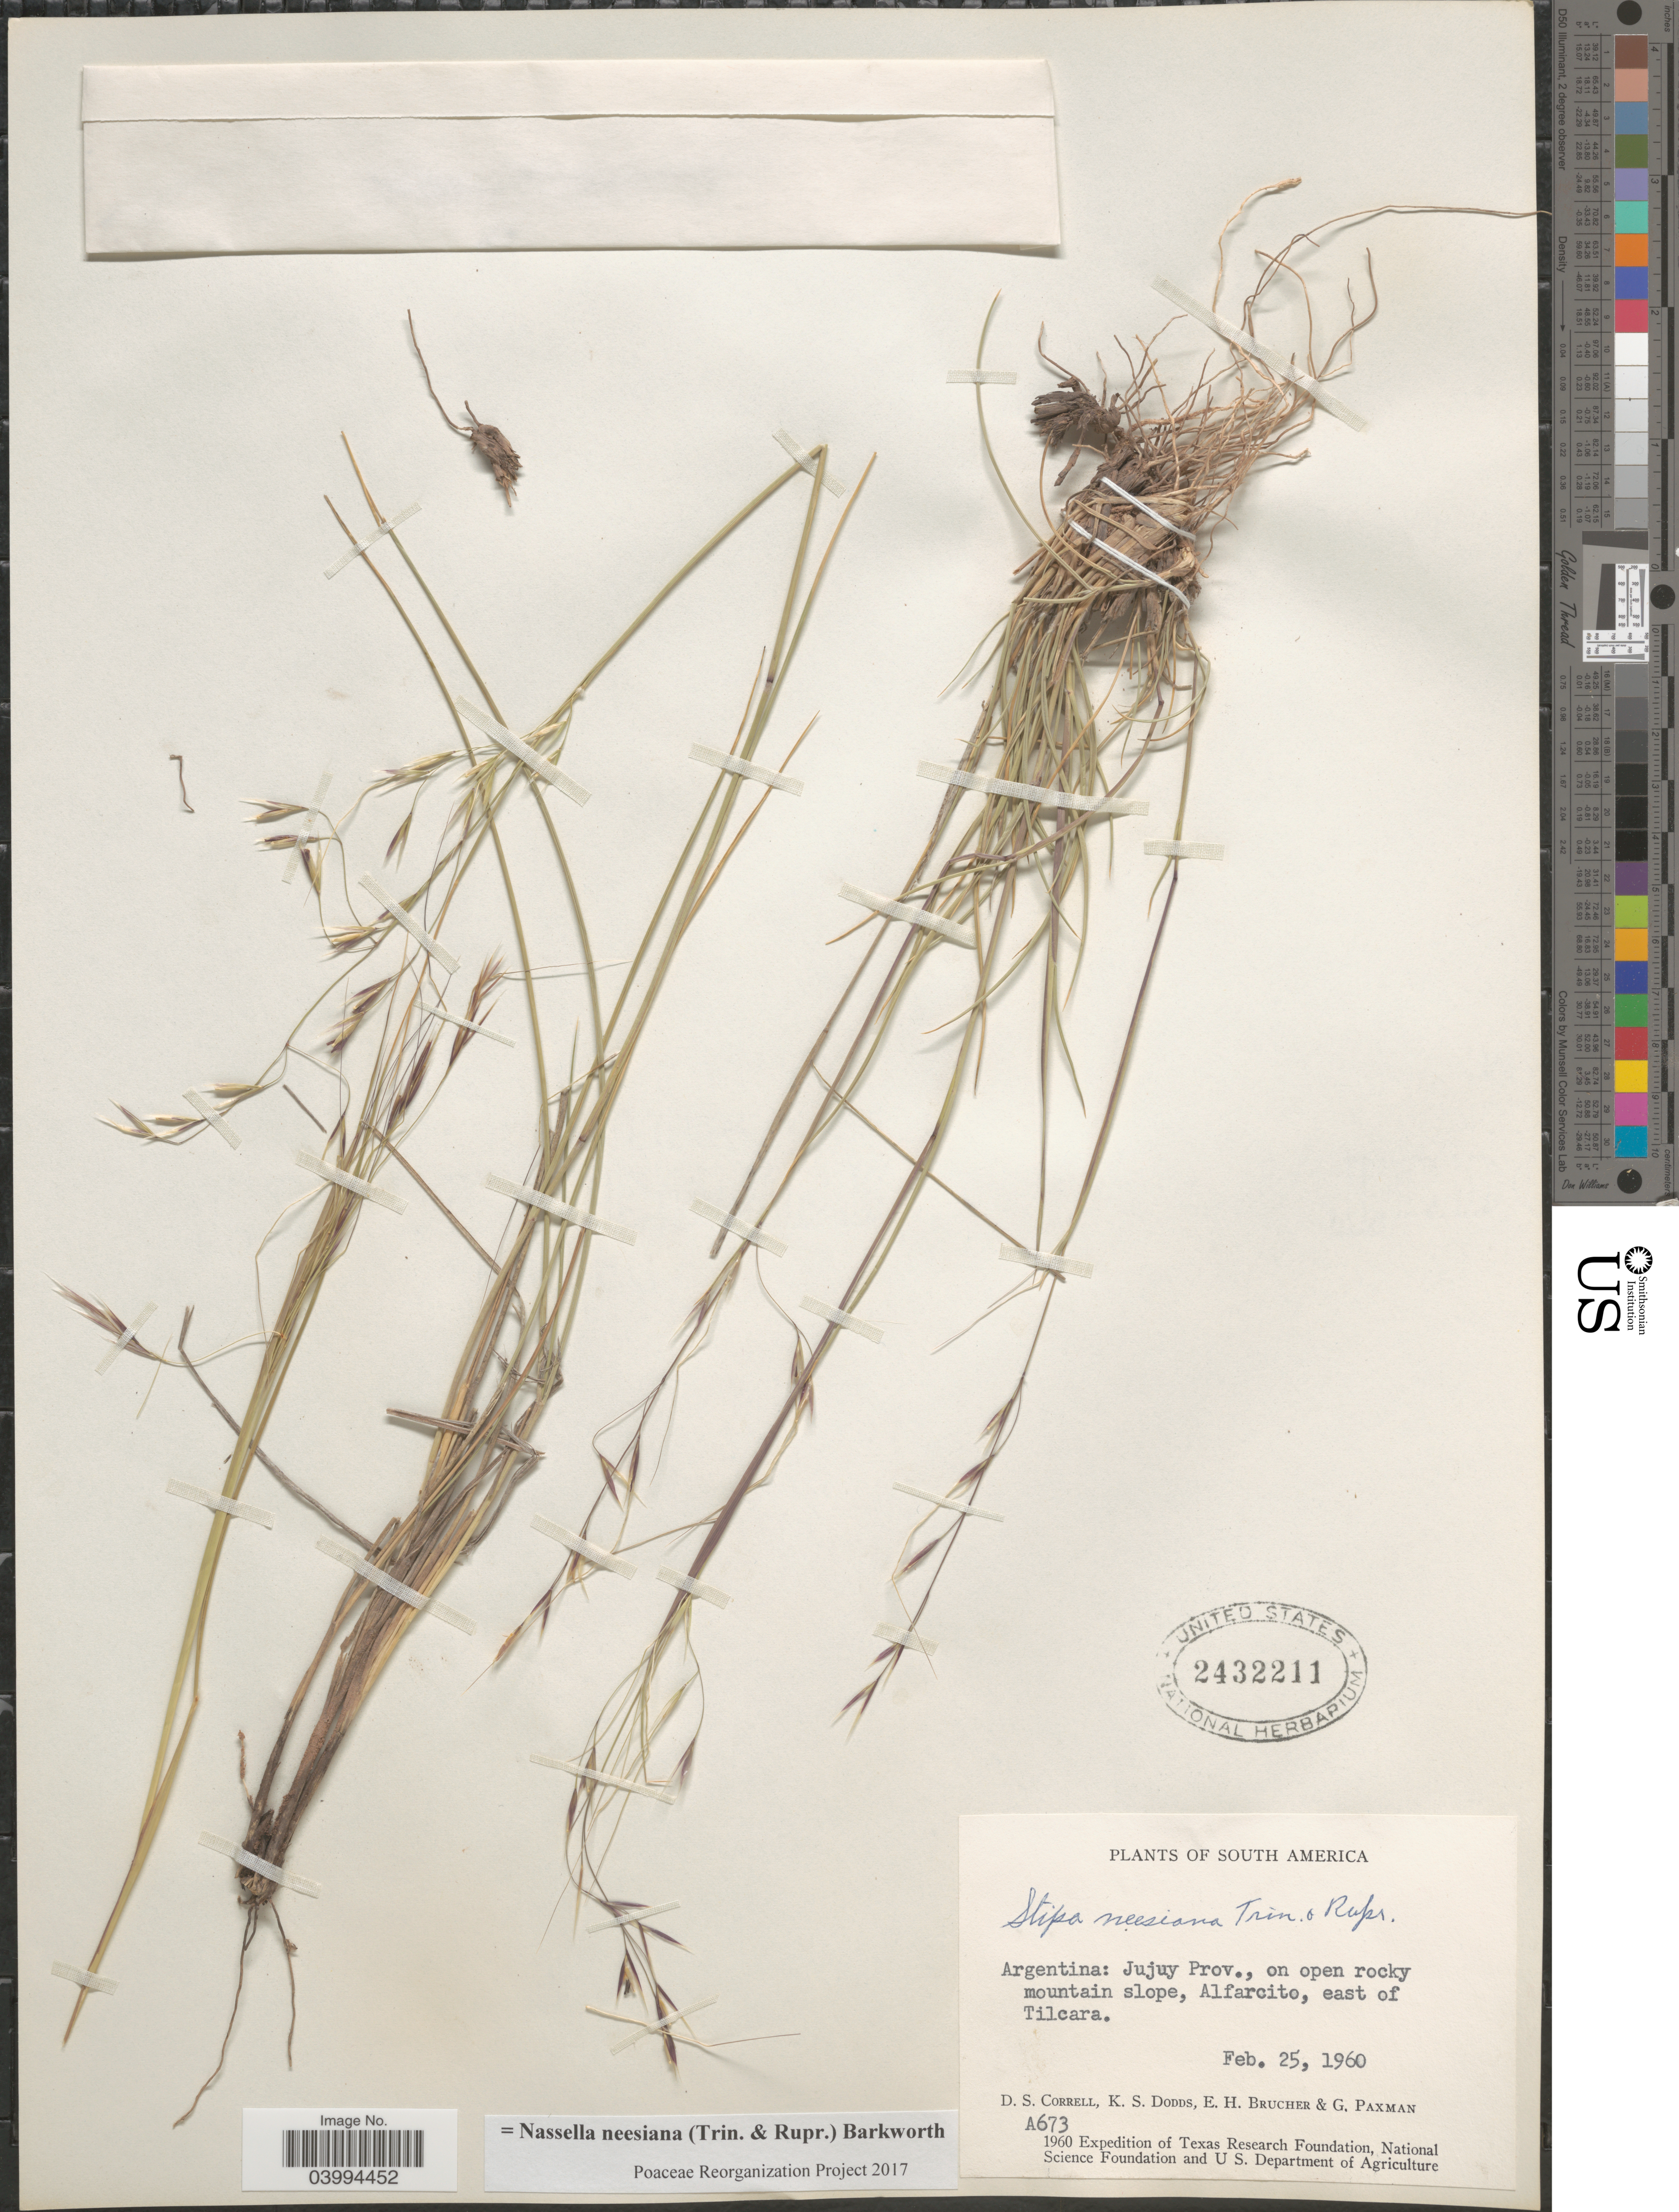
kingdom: Plantae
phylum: Tracheophyta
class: Liliopsida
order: Poales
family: Poaceae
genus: Nassella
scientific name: Nassella neesiana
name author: (Trin. & Rupr.) Barkworth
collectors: D. S. Correll, K. Dodds, E. Brucher & G. Paxman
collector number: A673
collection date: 1960-02-25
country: Argentina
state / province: Jujuy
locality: On open rocky mountain slope, Alfarcito, east of Tilcara.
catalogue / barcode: US 2432211